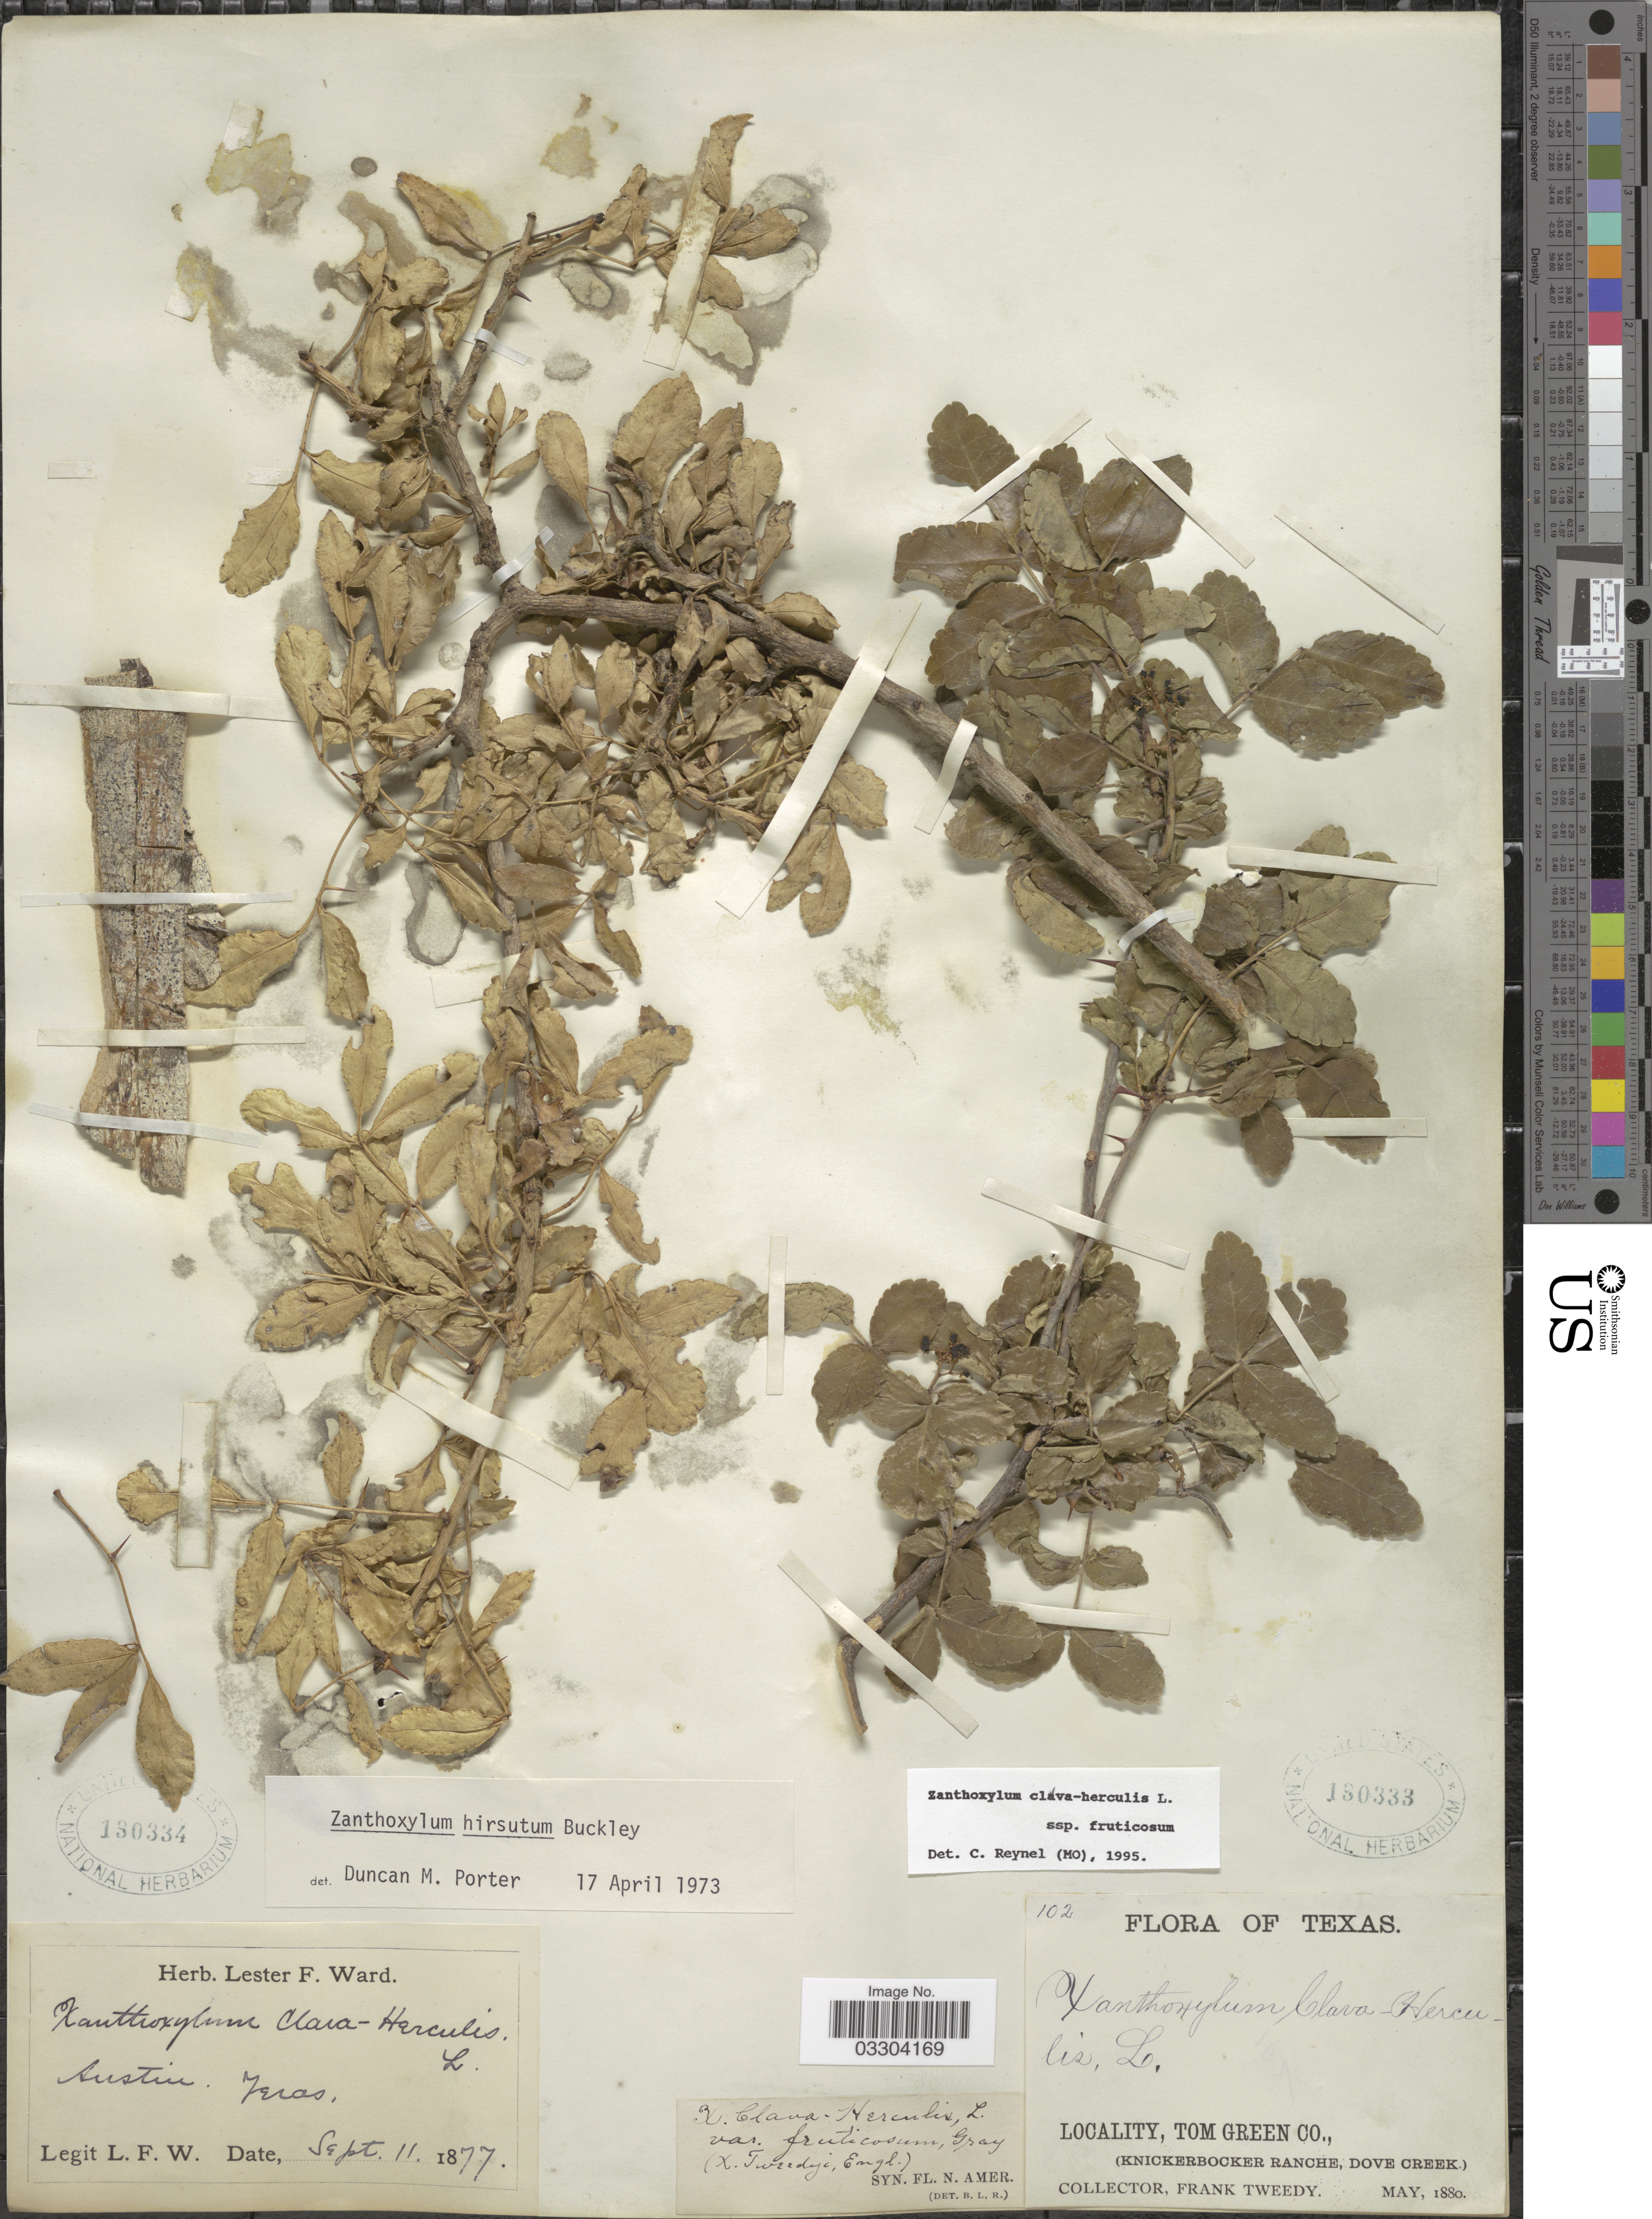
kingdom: Plantae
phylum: Tracheophyta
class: Magnoliopsida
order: Sapindales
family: Rutaceae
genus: Zanthoxylum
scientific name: Zanthoxylum clava-herculis subsp. fruticosum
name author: (A. Gray) Reynel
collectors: F. Tweedy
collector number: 102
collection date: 1880-05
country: United States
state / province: Texas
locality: Tom Green Co., (Knickerbocker Ranche, Dove Creek).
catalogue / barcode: US 180333